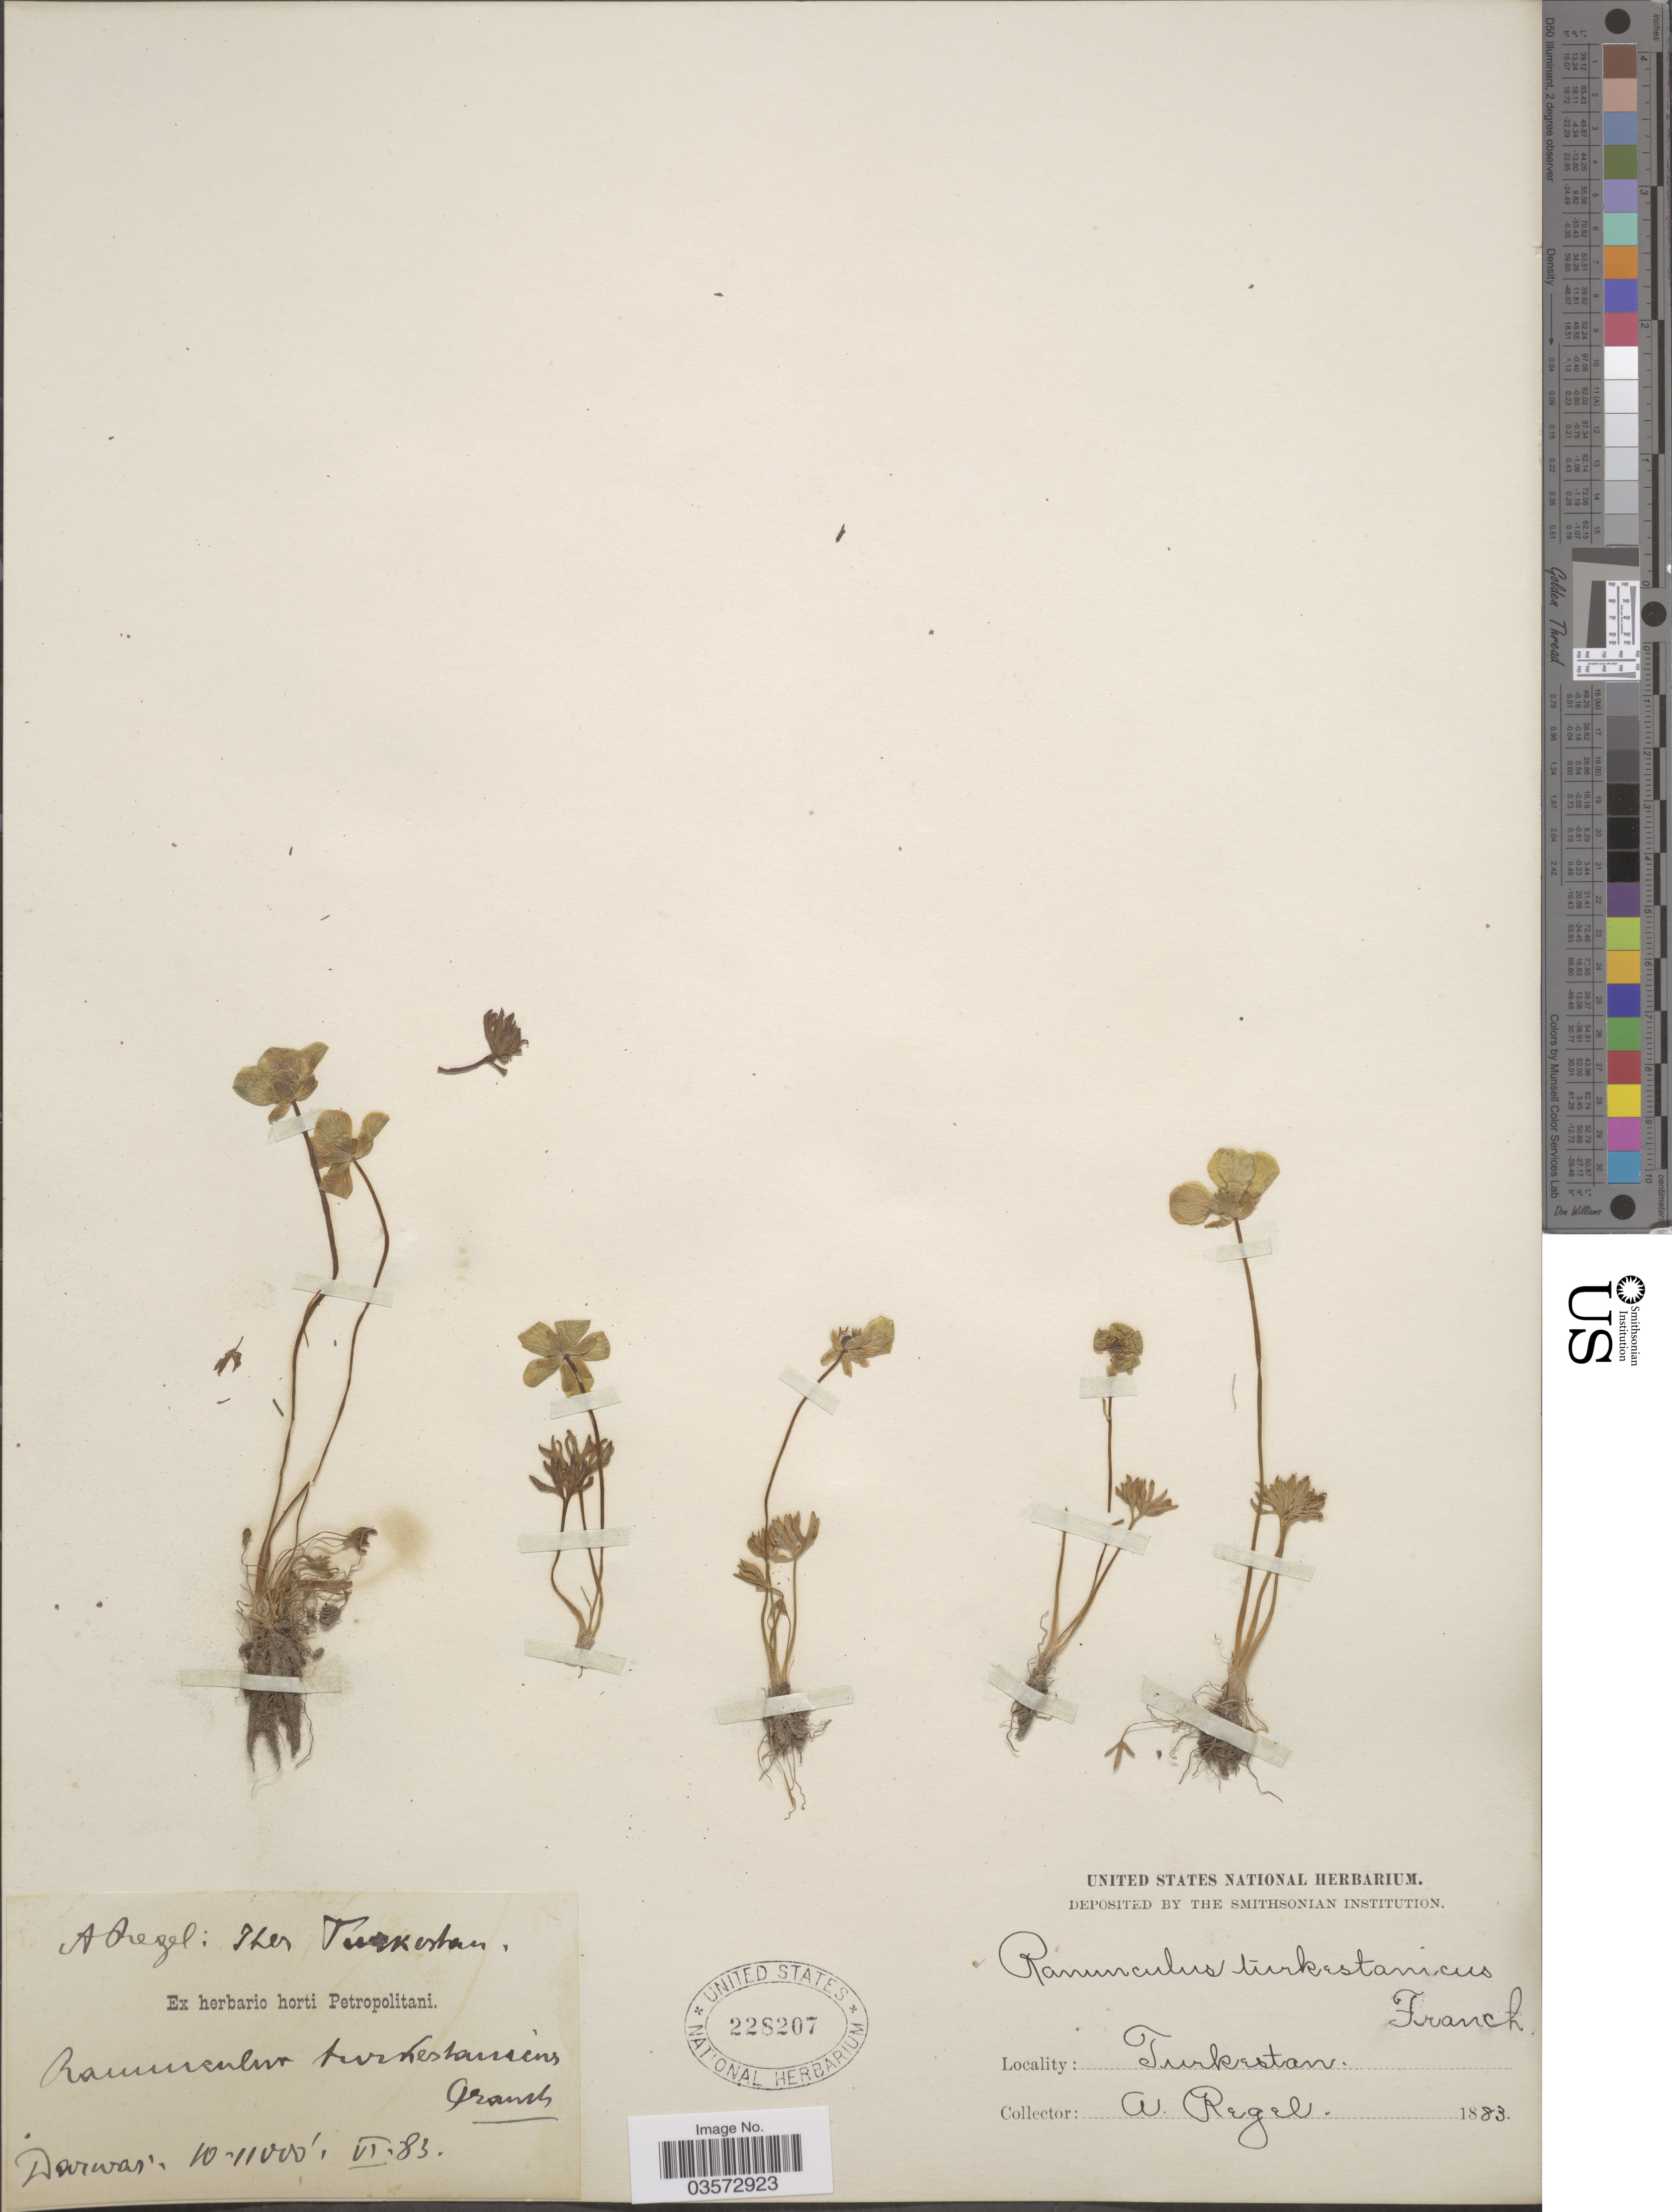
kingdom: Plantae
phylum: Tracheophyta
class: Magnoliopsida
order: Ranunculales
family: Ranunculaceae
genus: Ranunculus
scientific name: Ranunculus turkestanicus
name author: Franch.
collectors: A. Regel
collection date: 1883-06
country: Tajikistan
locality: Turkestan. Darwas.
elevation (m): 3048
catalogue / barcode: US 228207